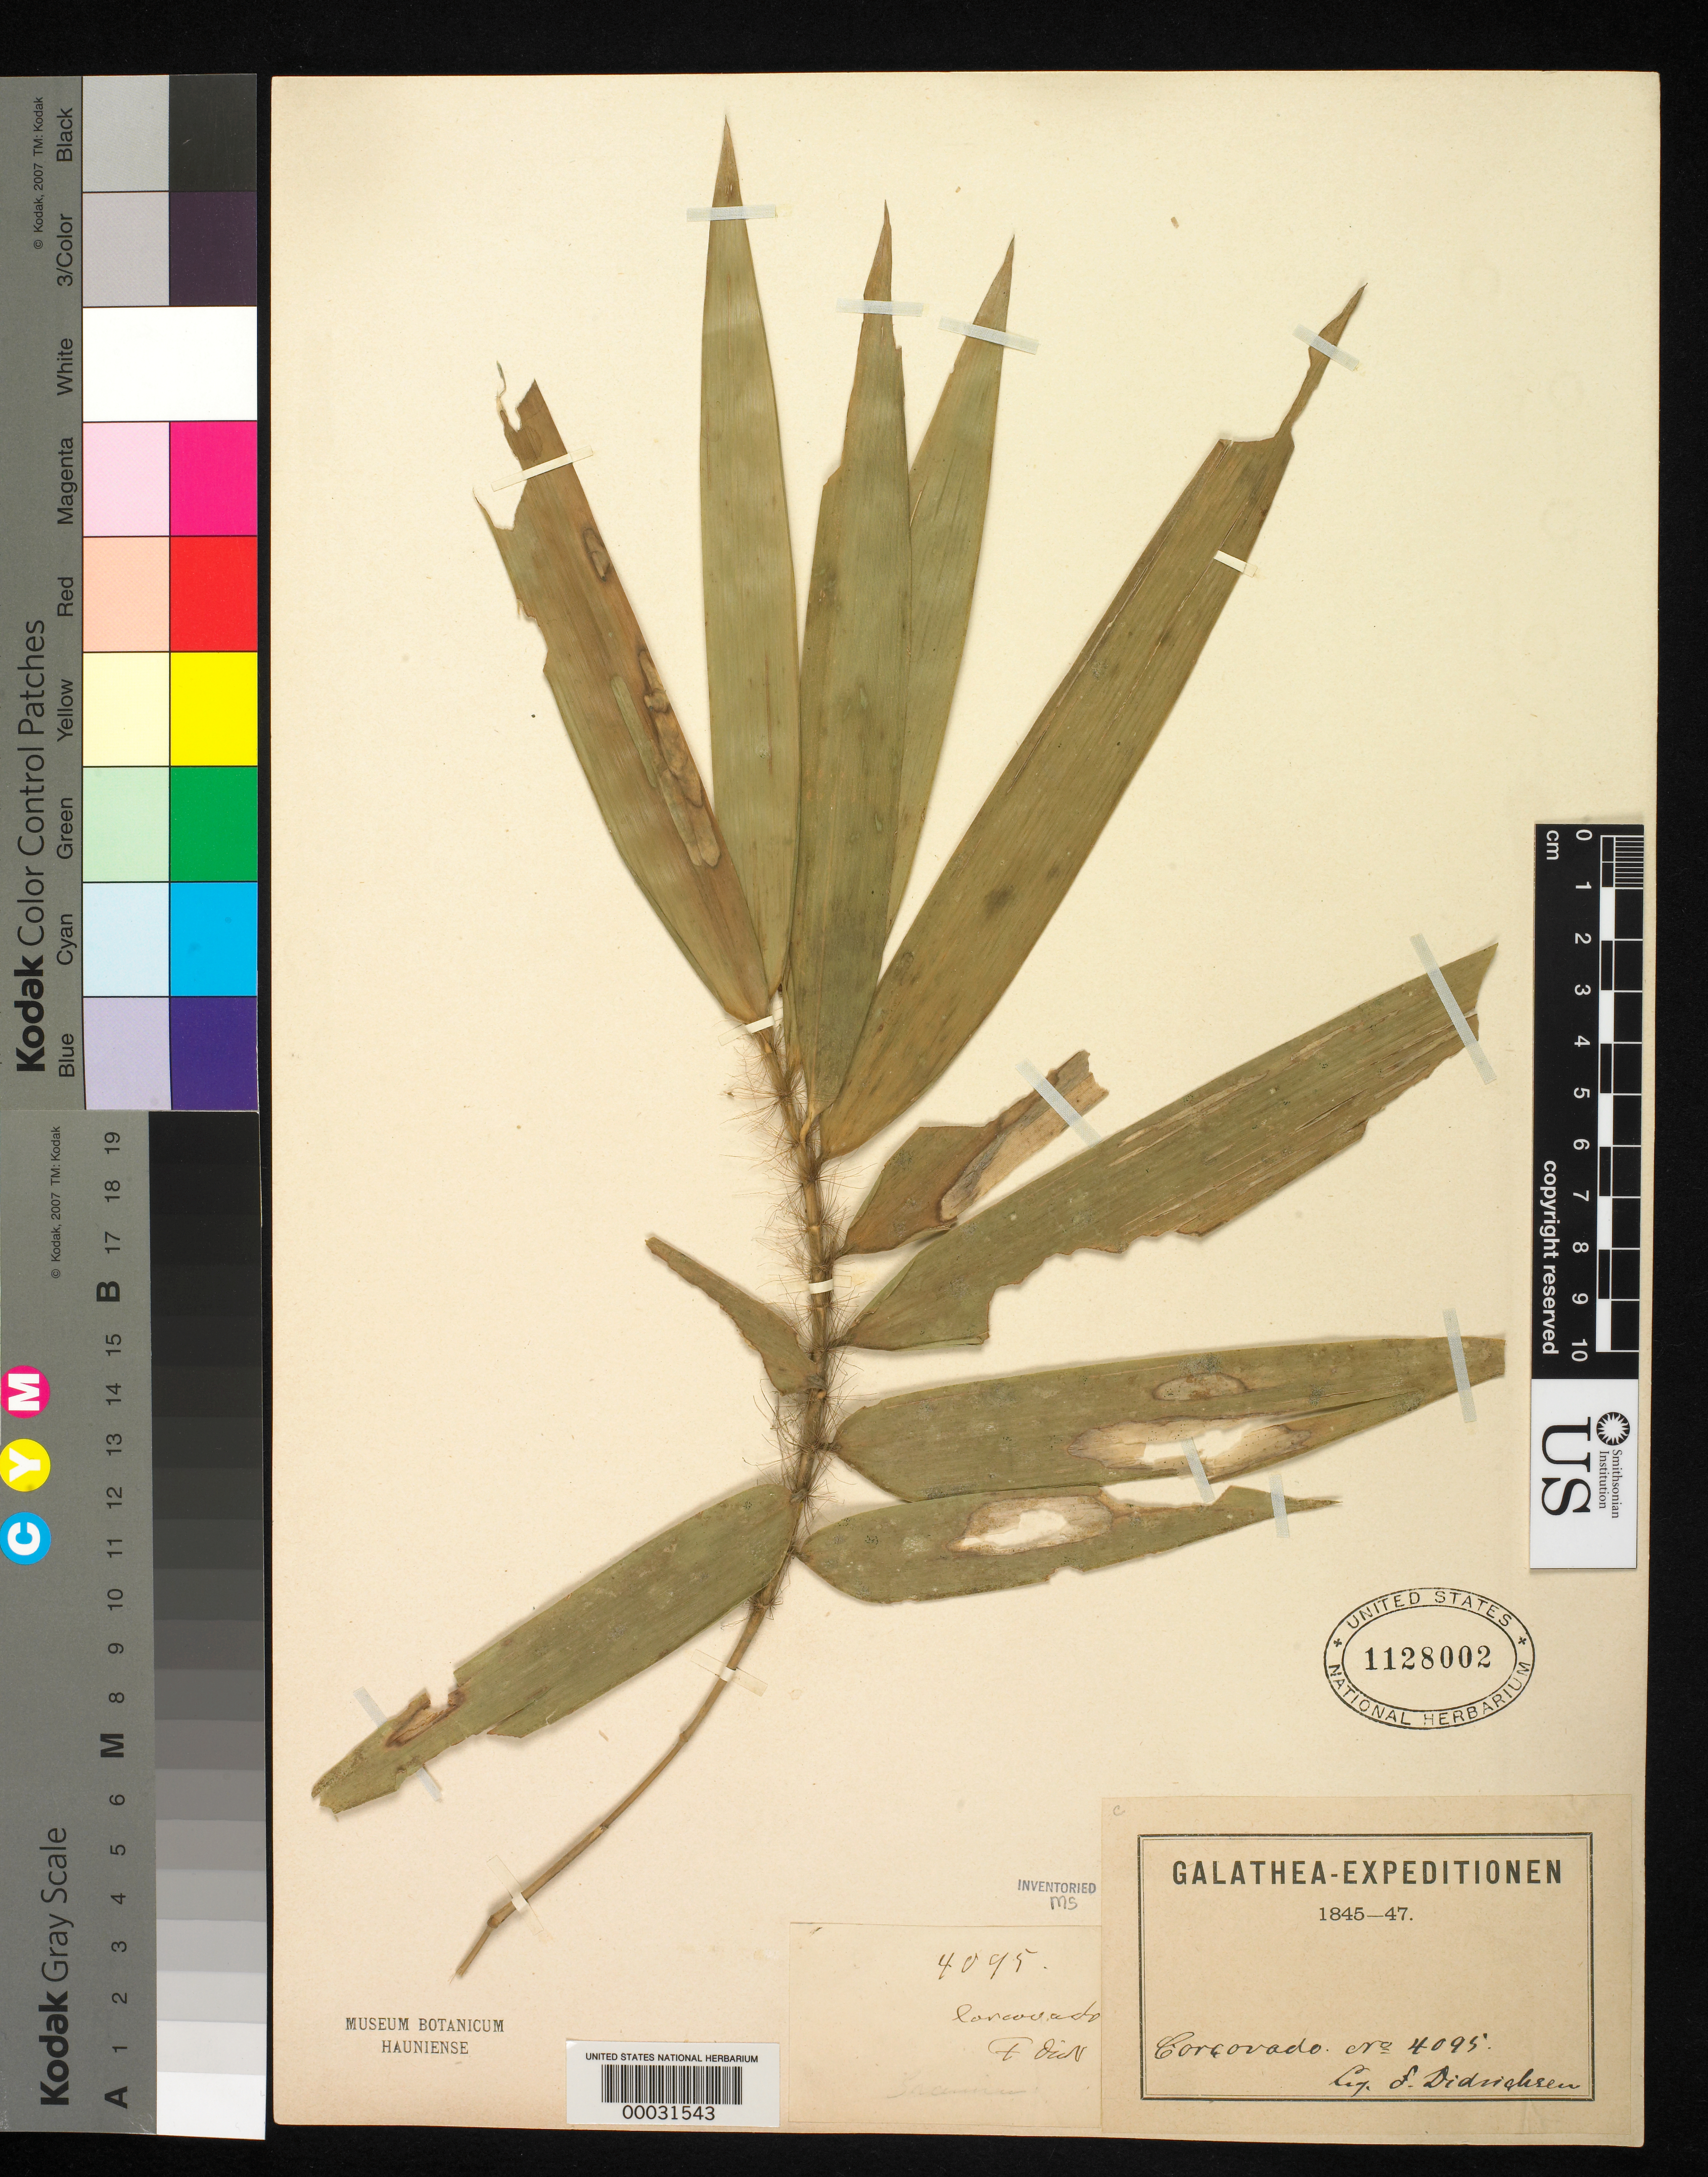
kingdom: Plantae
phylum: Tracheophyta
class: Liliopsida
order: Poales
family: Poaceae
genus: Athroostachys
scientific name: Athroostachys capitata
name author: (Hook.) Benth.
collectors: D. Didrichsen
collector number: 4095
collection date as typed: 1845 to -- --- 1847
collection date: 1845/1847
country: Brazil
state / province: Rio de Janeiro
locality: Corcovado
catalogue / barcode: US 1128002